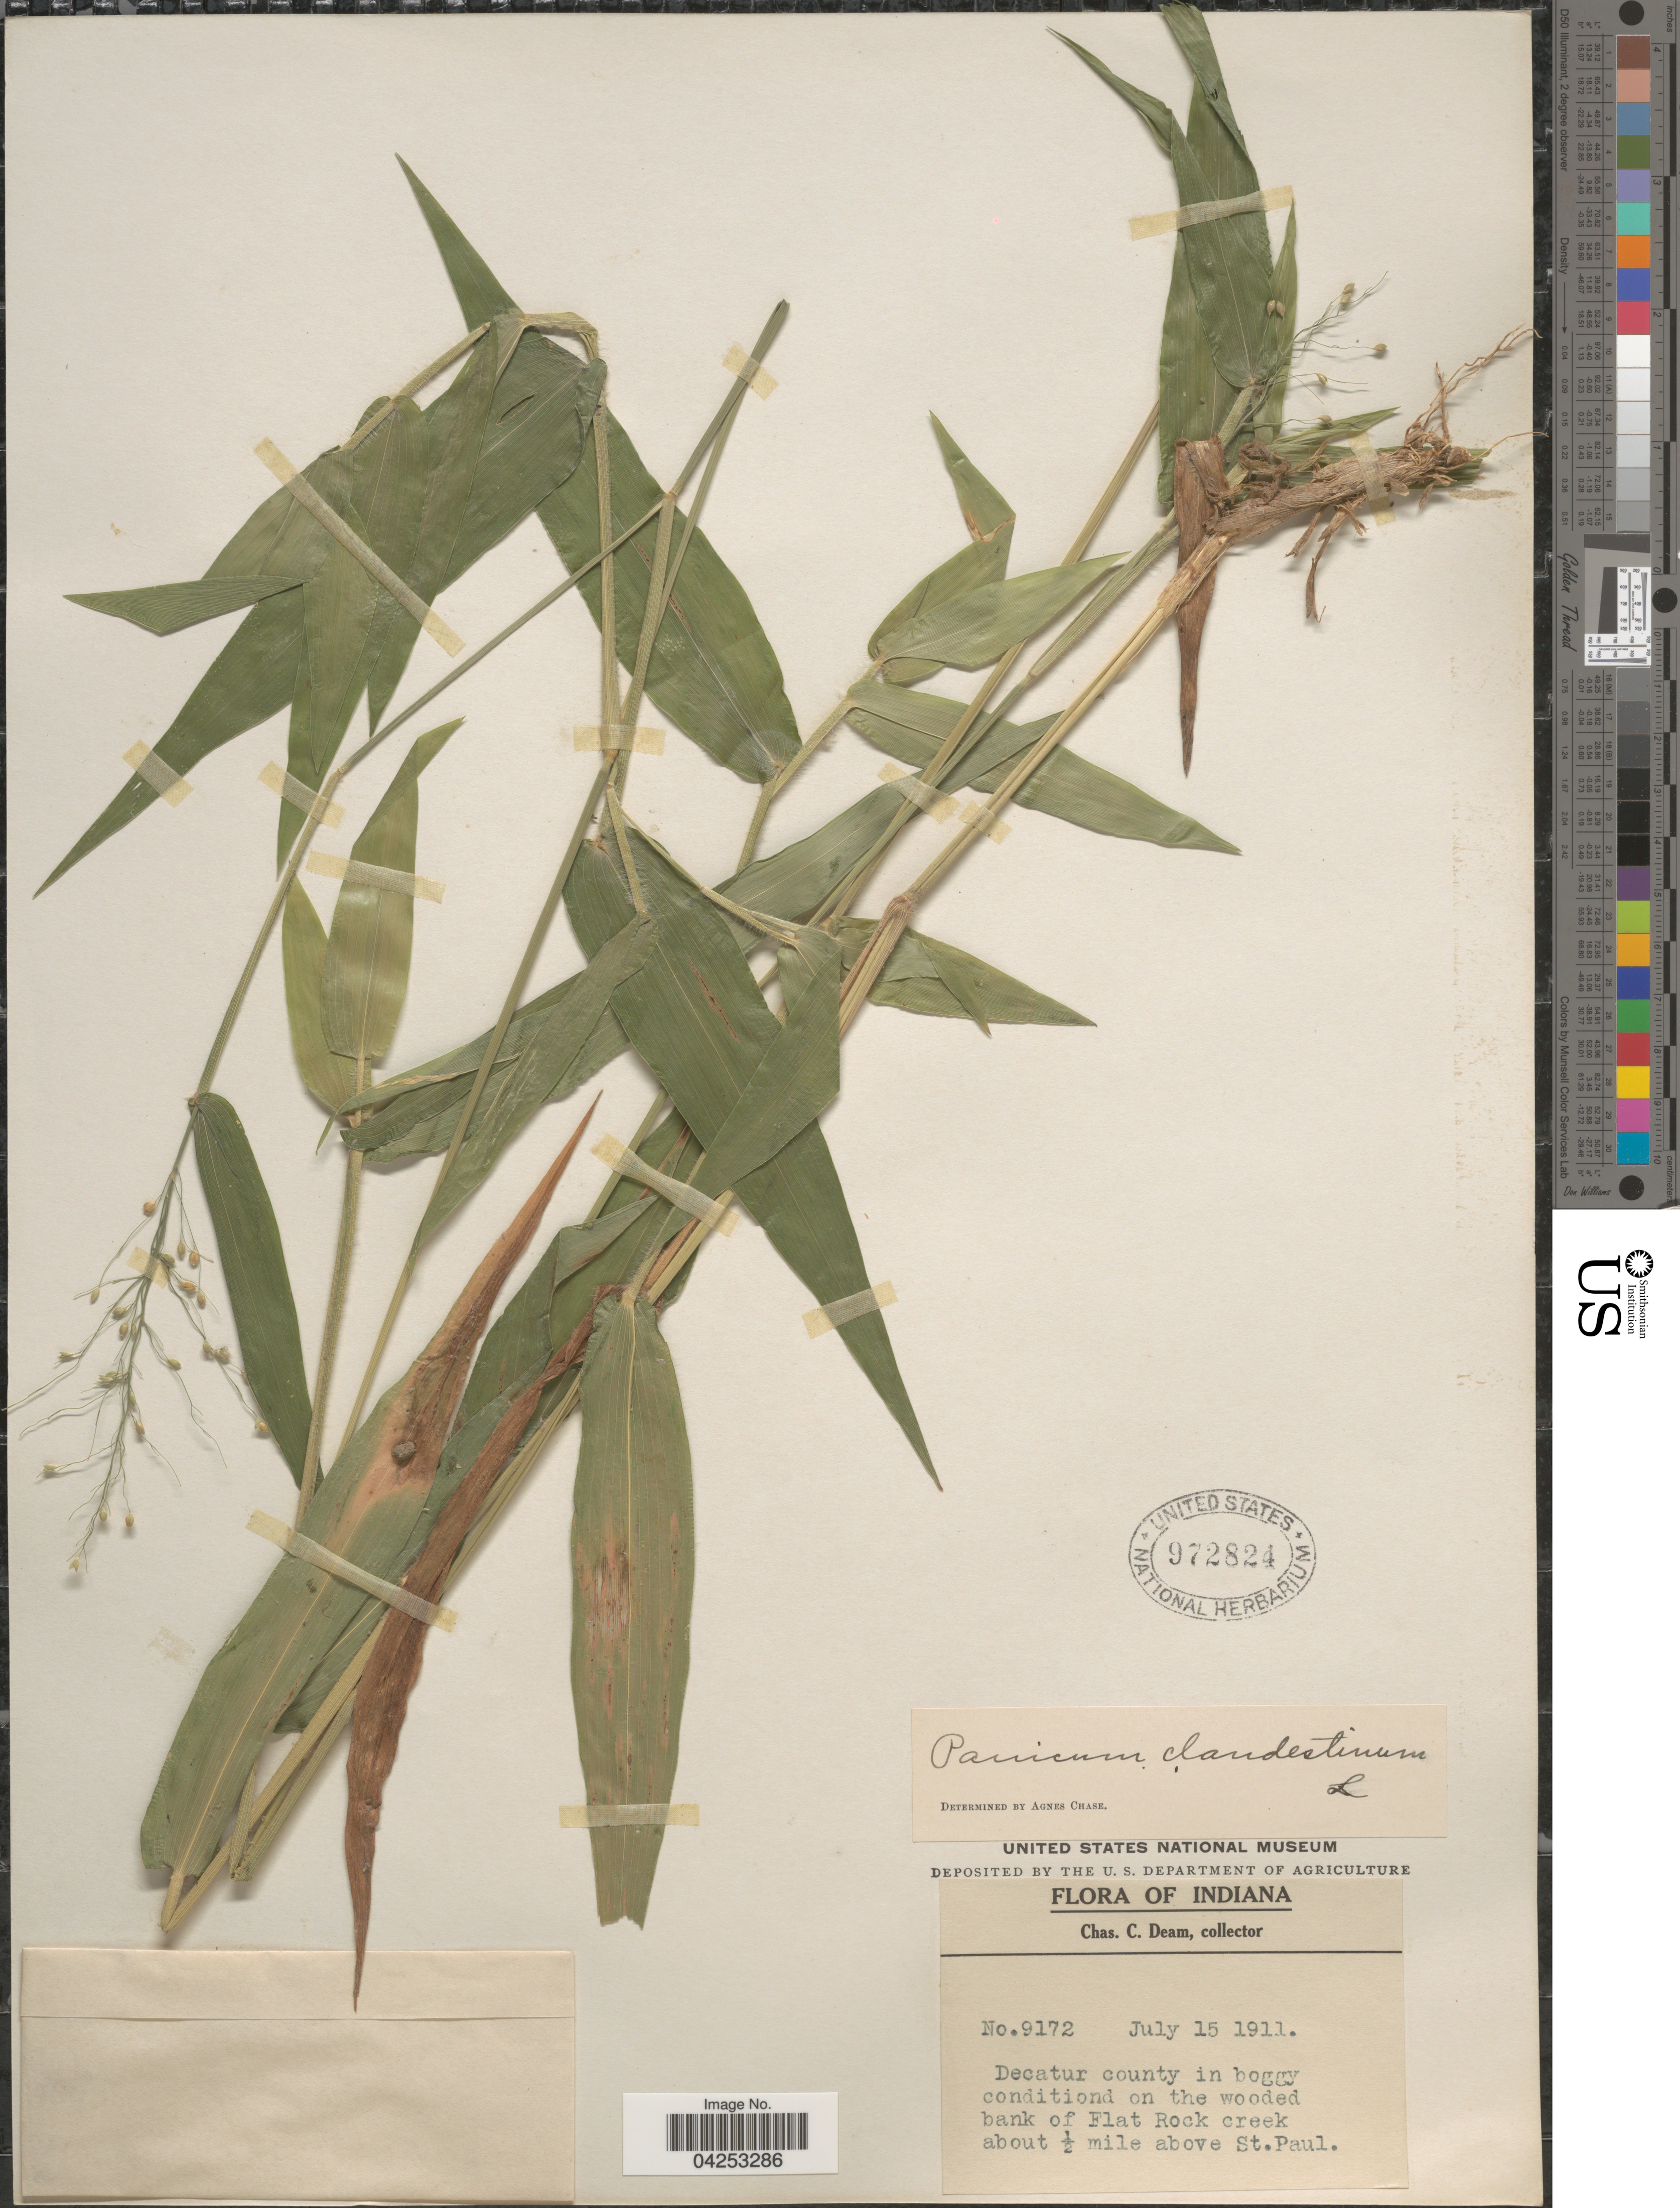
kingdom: Plantae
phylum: Tracheophyta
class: Liliopsida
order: Poales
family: Poaceae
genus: Dichanthelium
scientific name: Dichanthelium clandestinum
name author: (L.) Gould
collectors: C. C. Deam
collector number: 9172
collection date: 1911-07-15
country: United States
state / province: Indiana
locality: Decatur county in boggy conditiond on the wooded bank of Flat Rock creek about ½ mile above St. Paul.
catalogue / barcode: US 972824